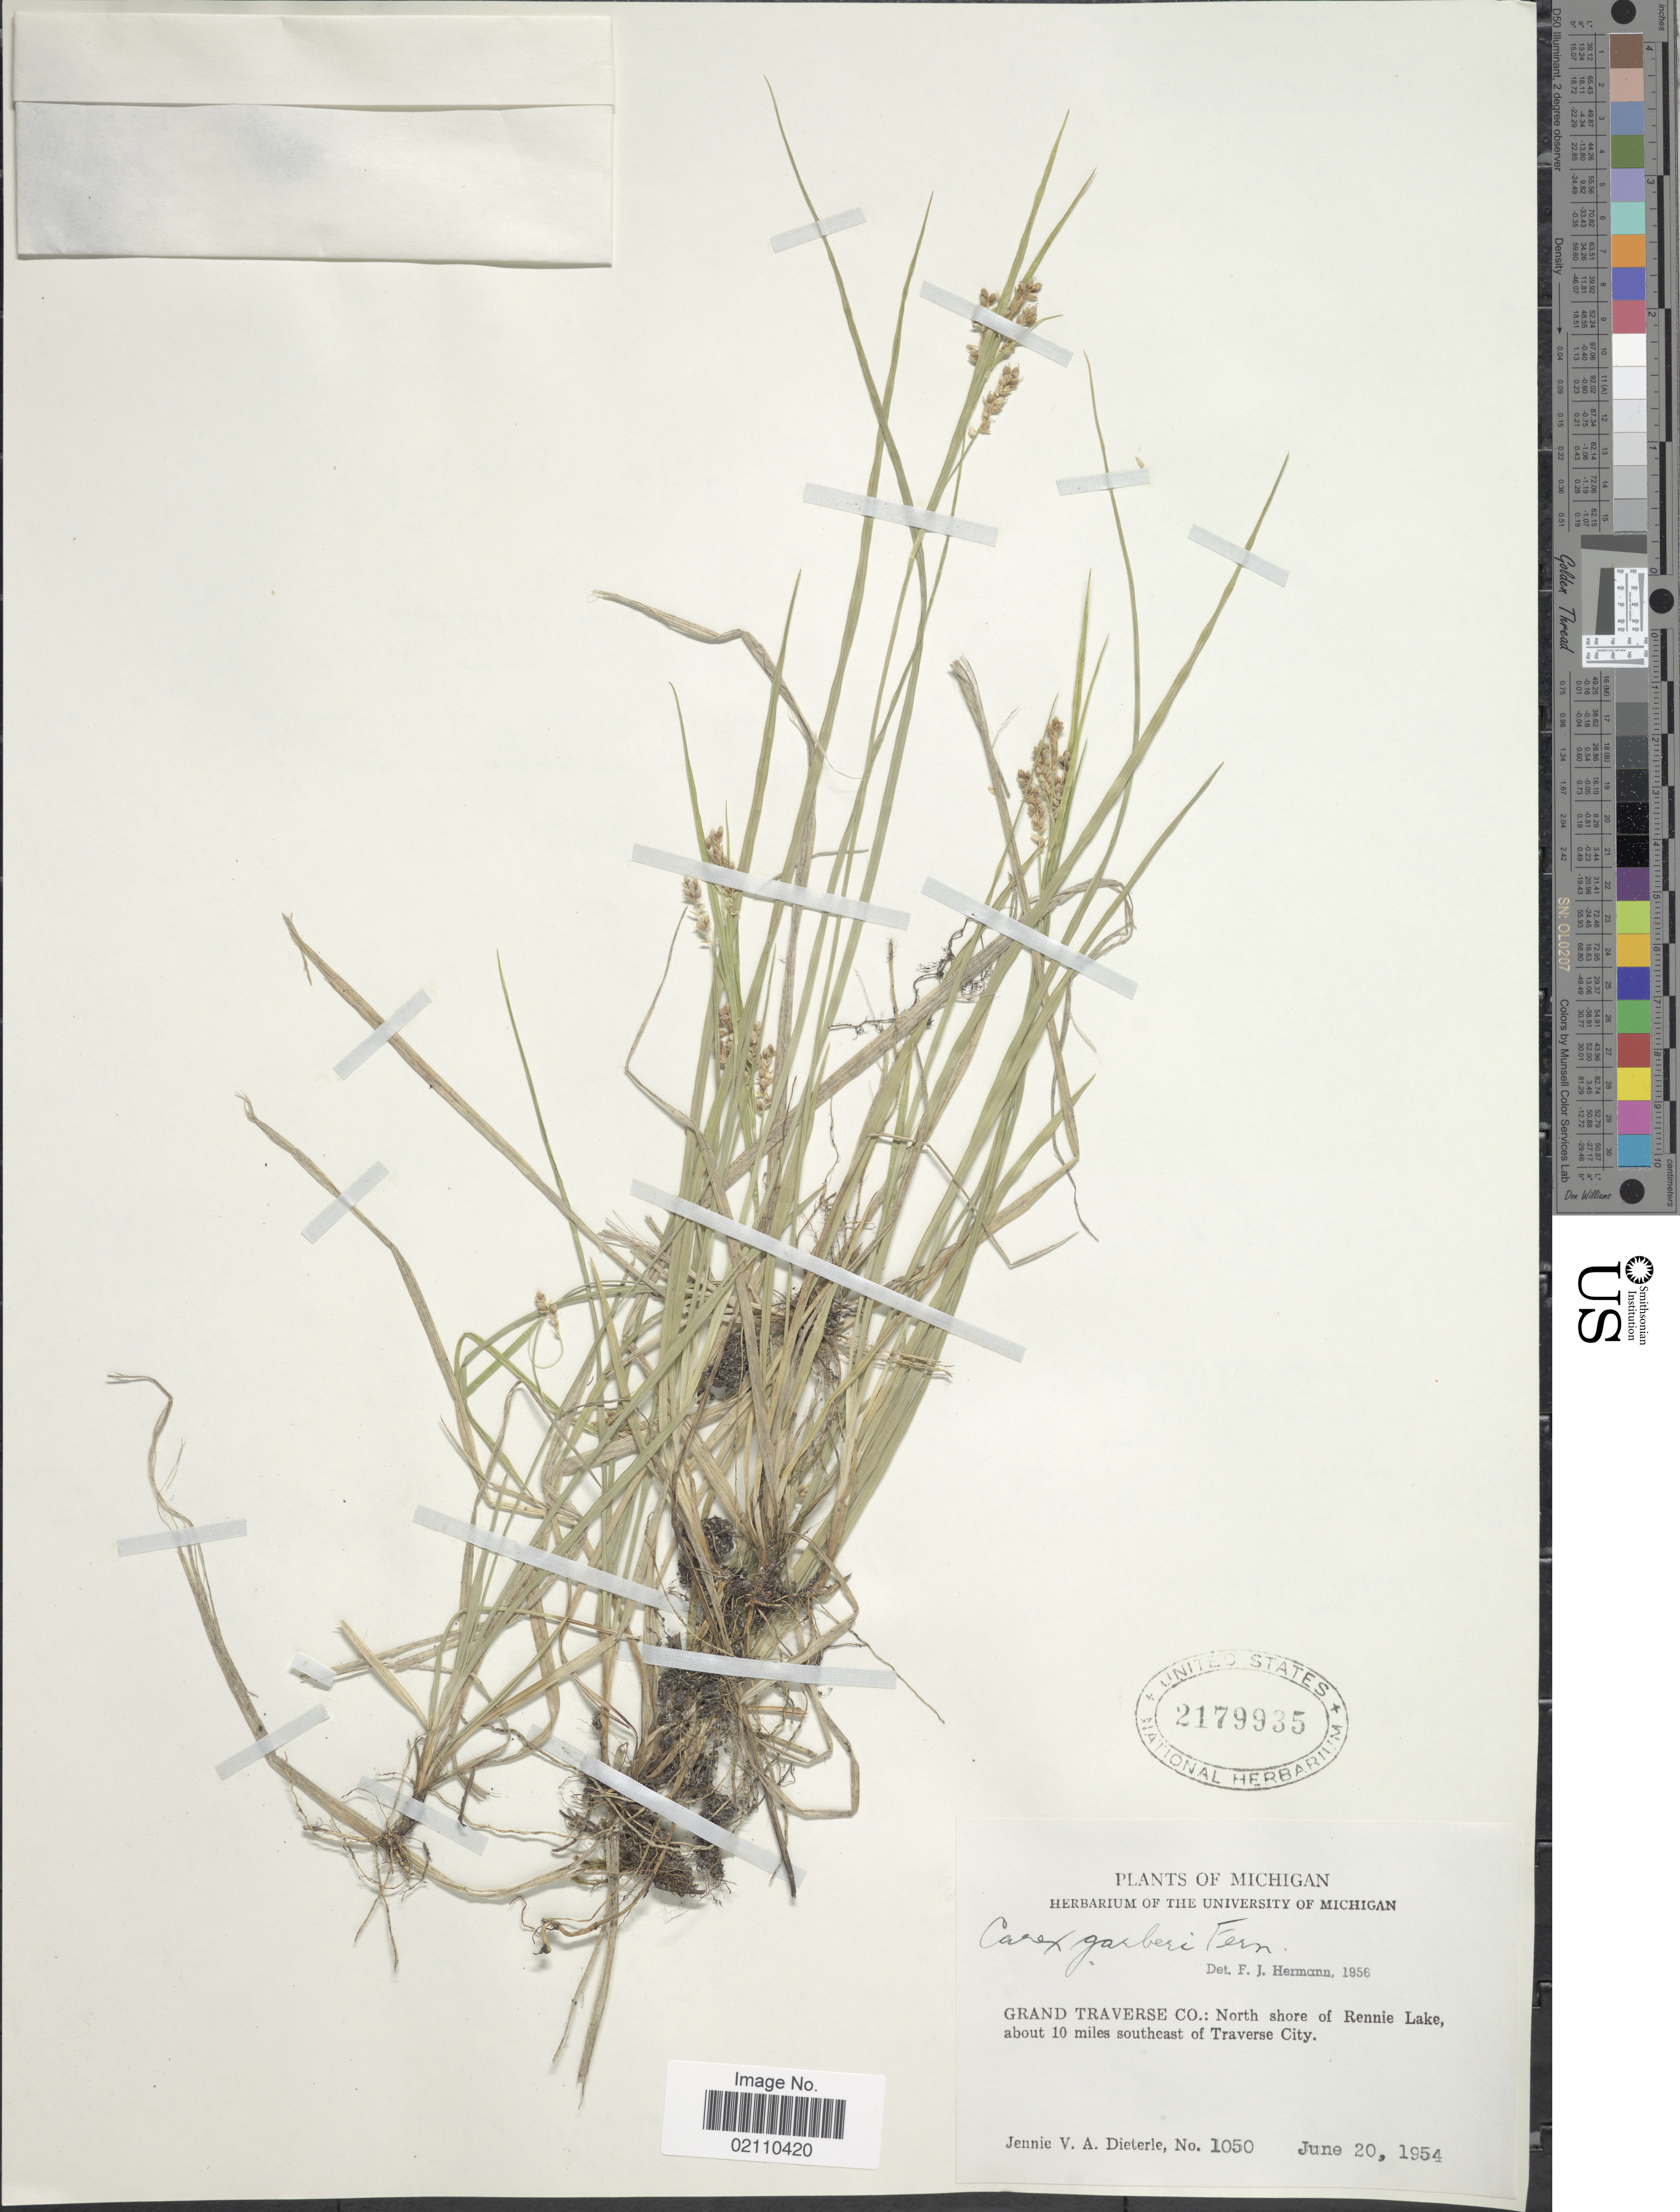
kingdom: Plantae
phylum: Tracheophyta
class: Liliopsida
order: Poales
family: Cyperaceae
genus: Carex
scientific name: Carex garberi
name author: Fernald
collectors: J. Dieterle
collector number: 1050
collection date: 1954-06-20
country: United States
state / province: Michigan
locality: Grand Traverse Co.: north shore of Rennie Lake, about 10 miles southeast of Traverse City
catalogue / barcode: US 2179935